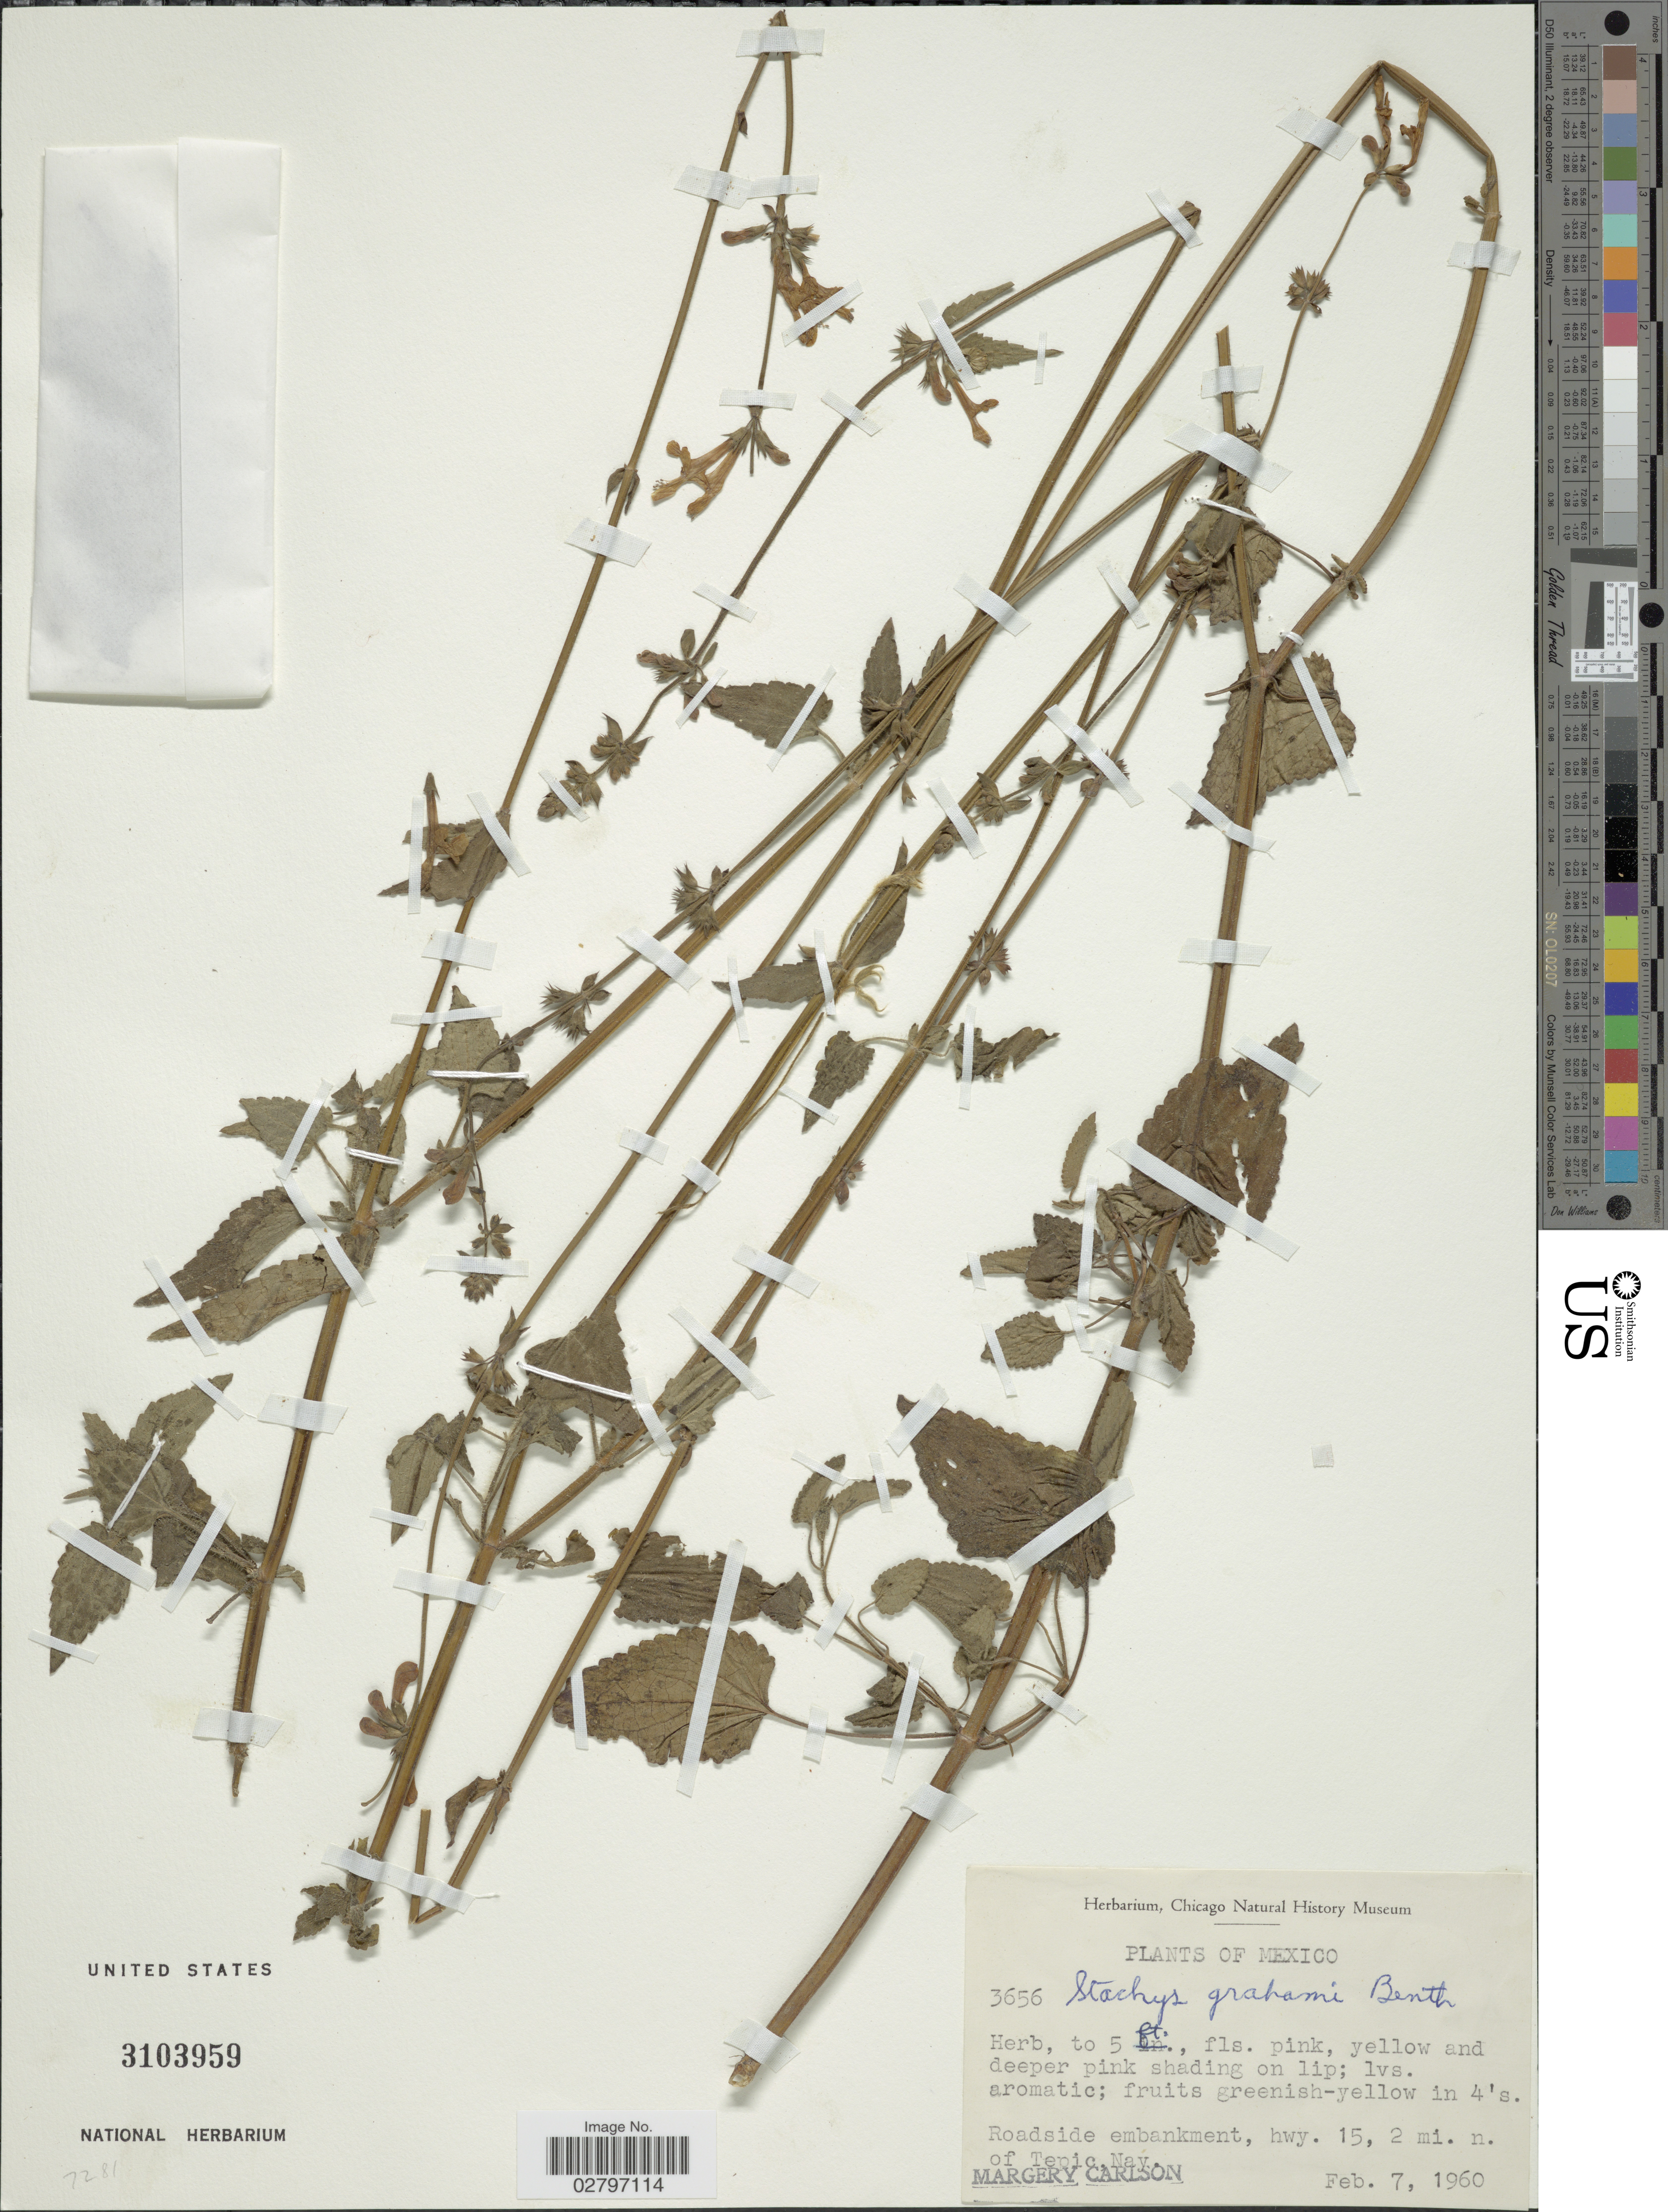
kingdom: Plantae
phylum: Tracheophyta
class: Magnoliopsida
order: Lamiales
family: Lamiaceae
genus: Stachys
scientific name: Stachys grahami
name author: Benth.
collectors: M. C. Carlson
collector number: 3656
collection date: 1960-02-07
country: Mexico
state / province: Nayarit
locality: Roadside embankment, hwy. 15,2 mi. n. of Tepic.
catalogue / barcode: US 3103959